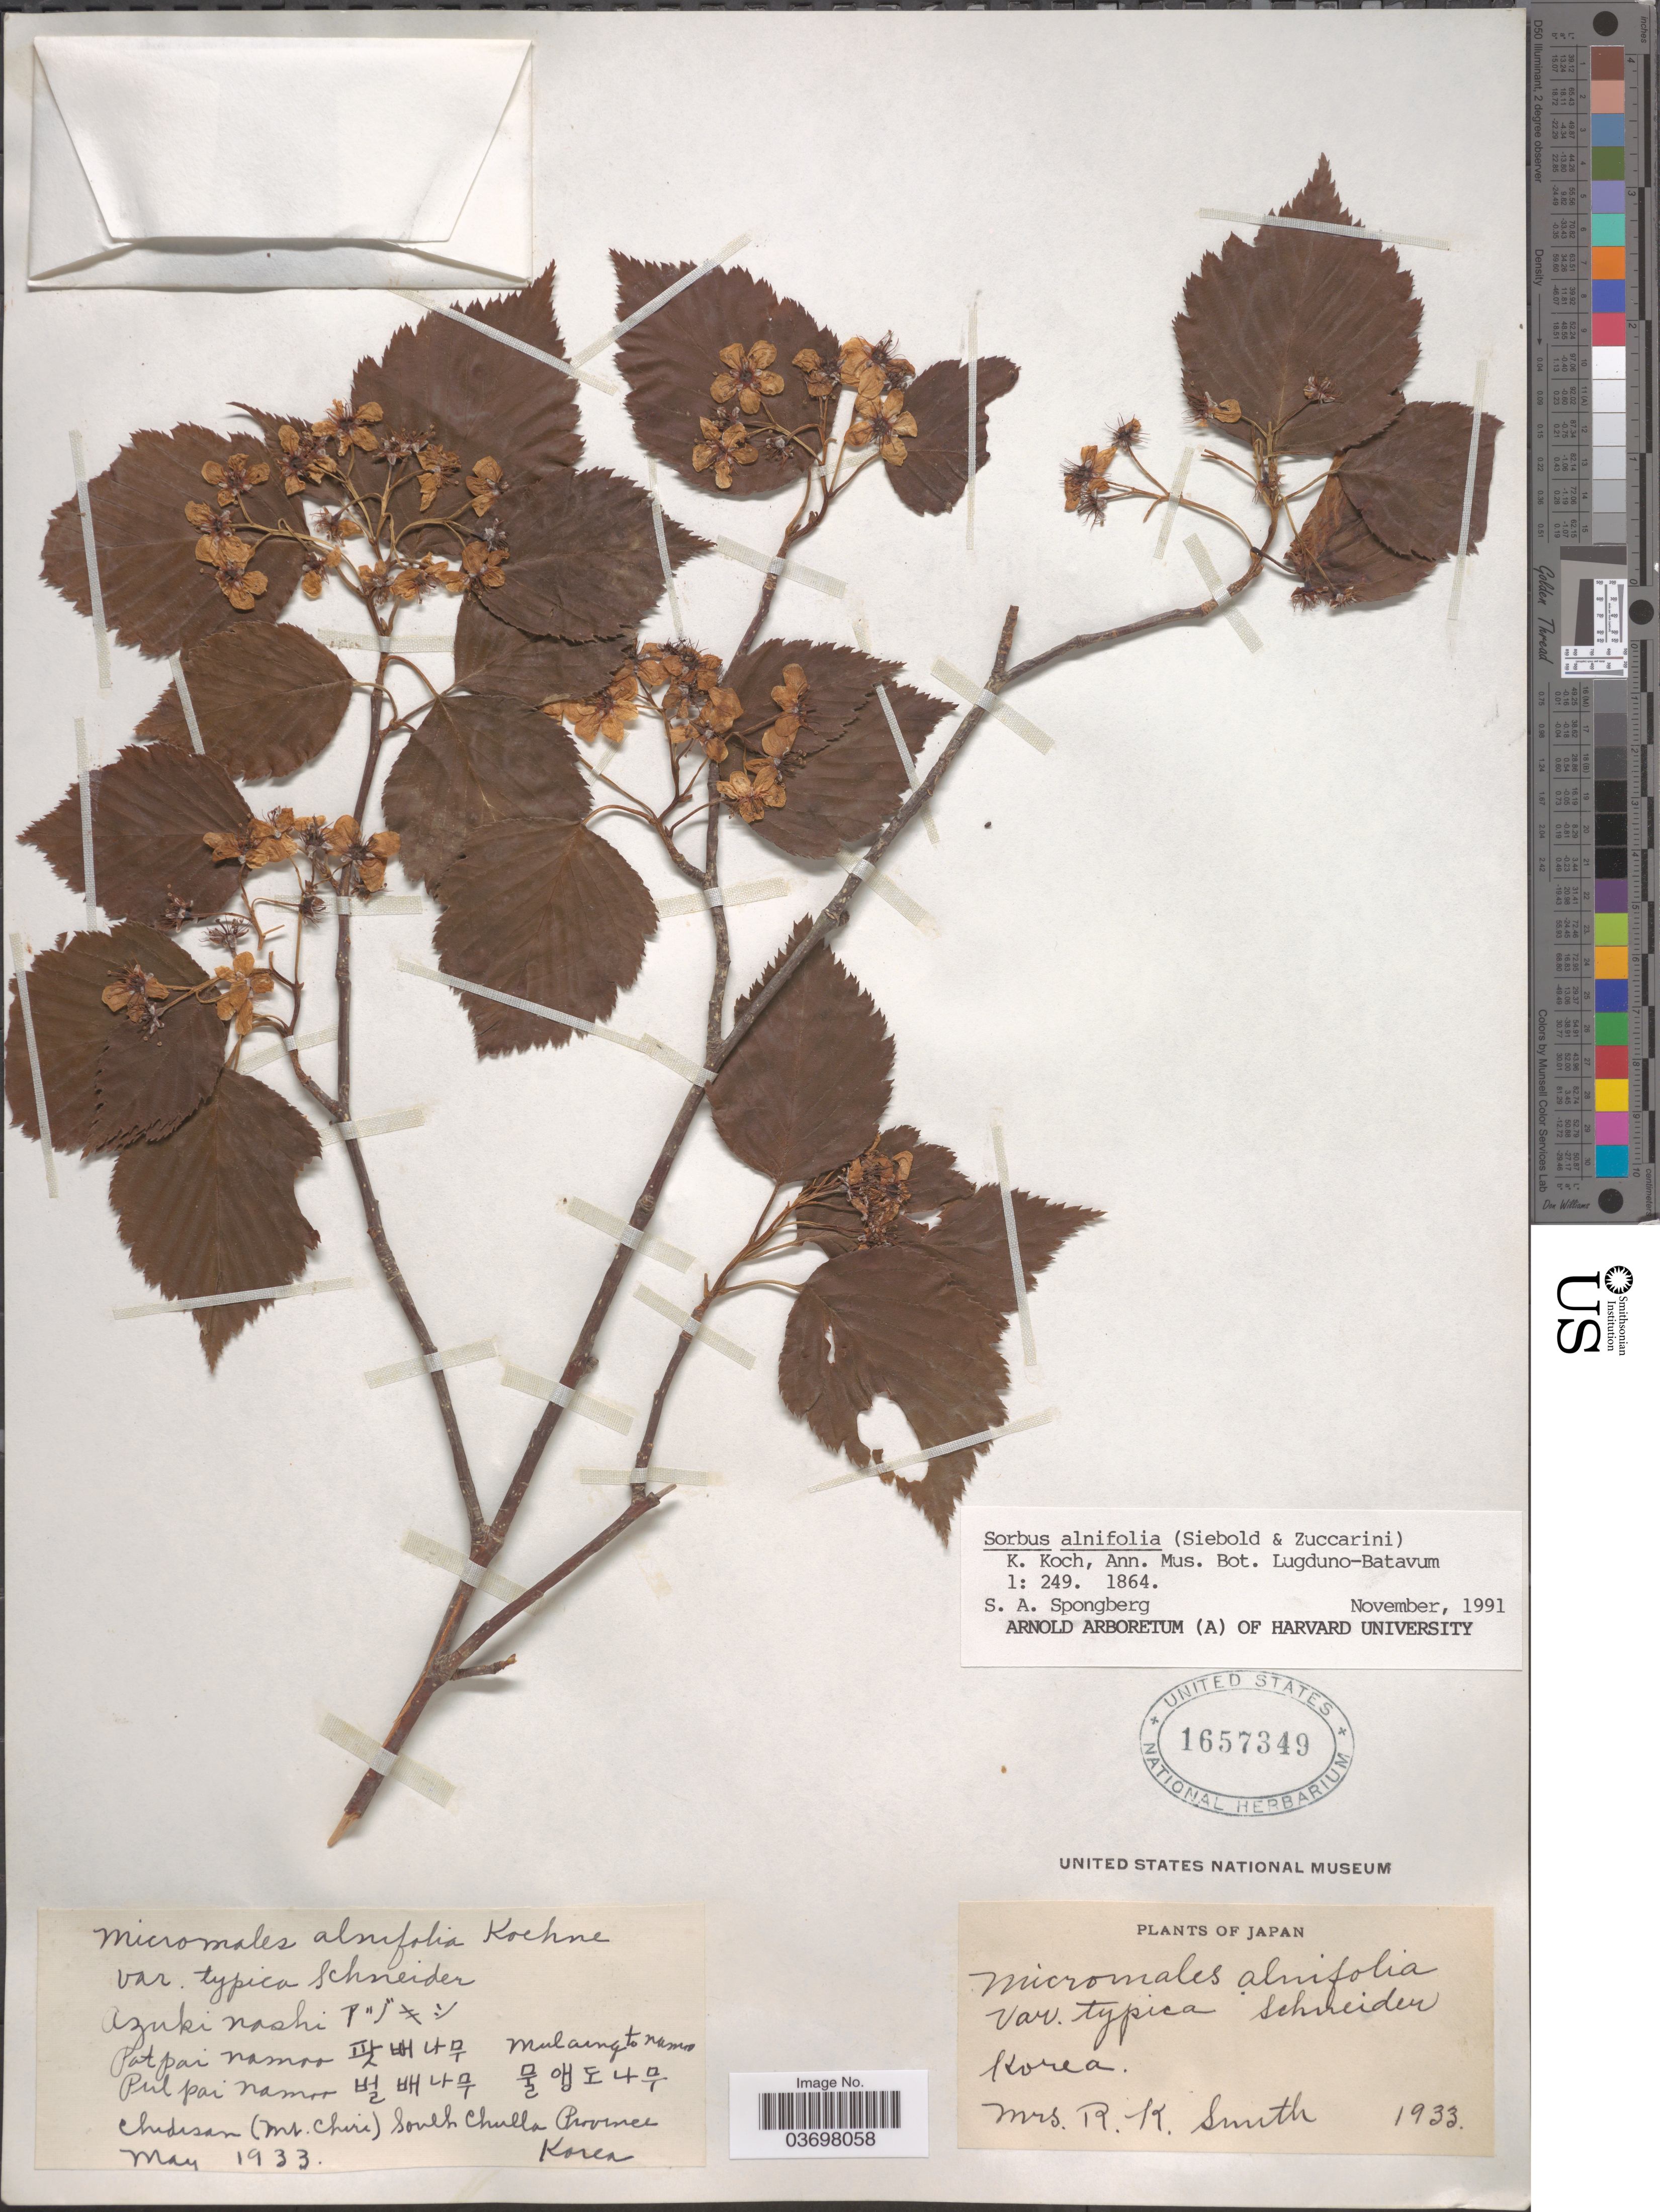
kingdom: Plantae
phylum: Tracheophyta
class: Magnoliopsida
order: Rosales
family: Rosaceae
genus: Sorbus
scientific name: Sorbus alnifolia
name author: (Siebold & Zucc.) K. Koch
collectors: Mrs. R. K. Smith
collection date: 1933-05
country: South Korea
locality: Chirisan (Mt. Chiri) South Chulla Province.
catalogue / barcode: US 1657349